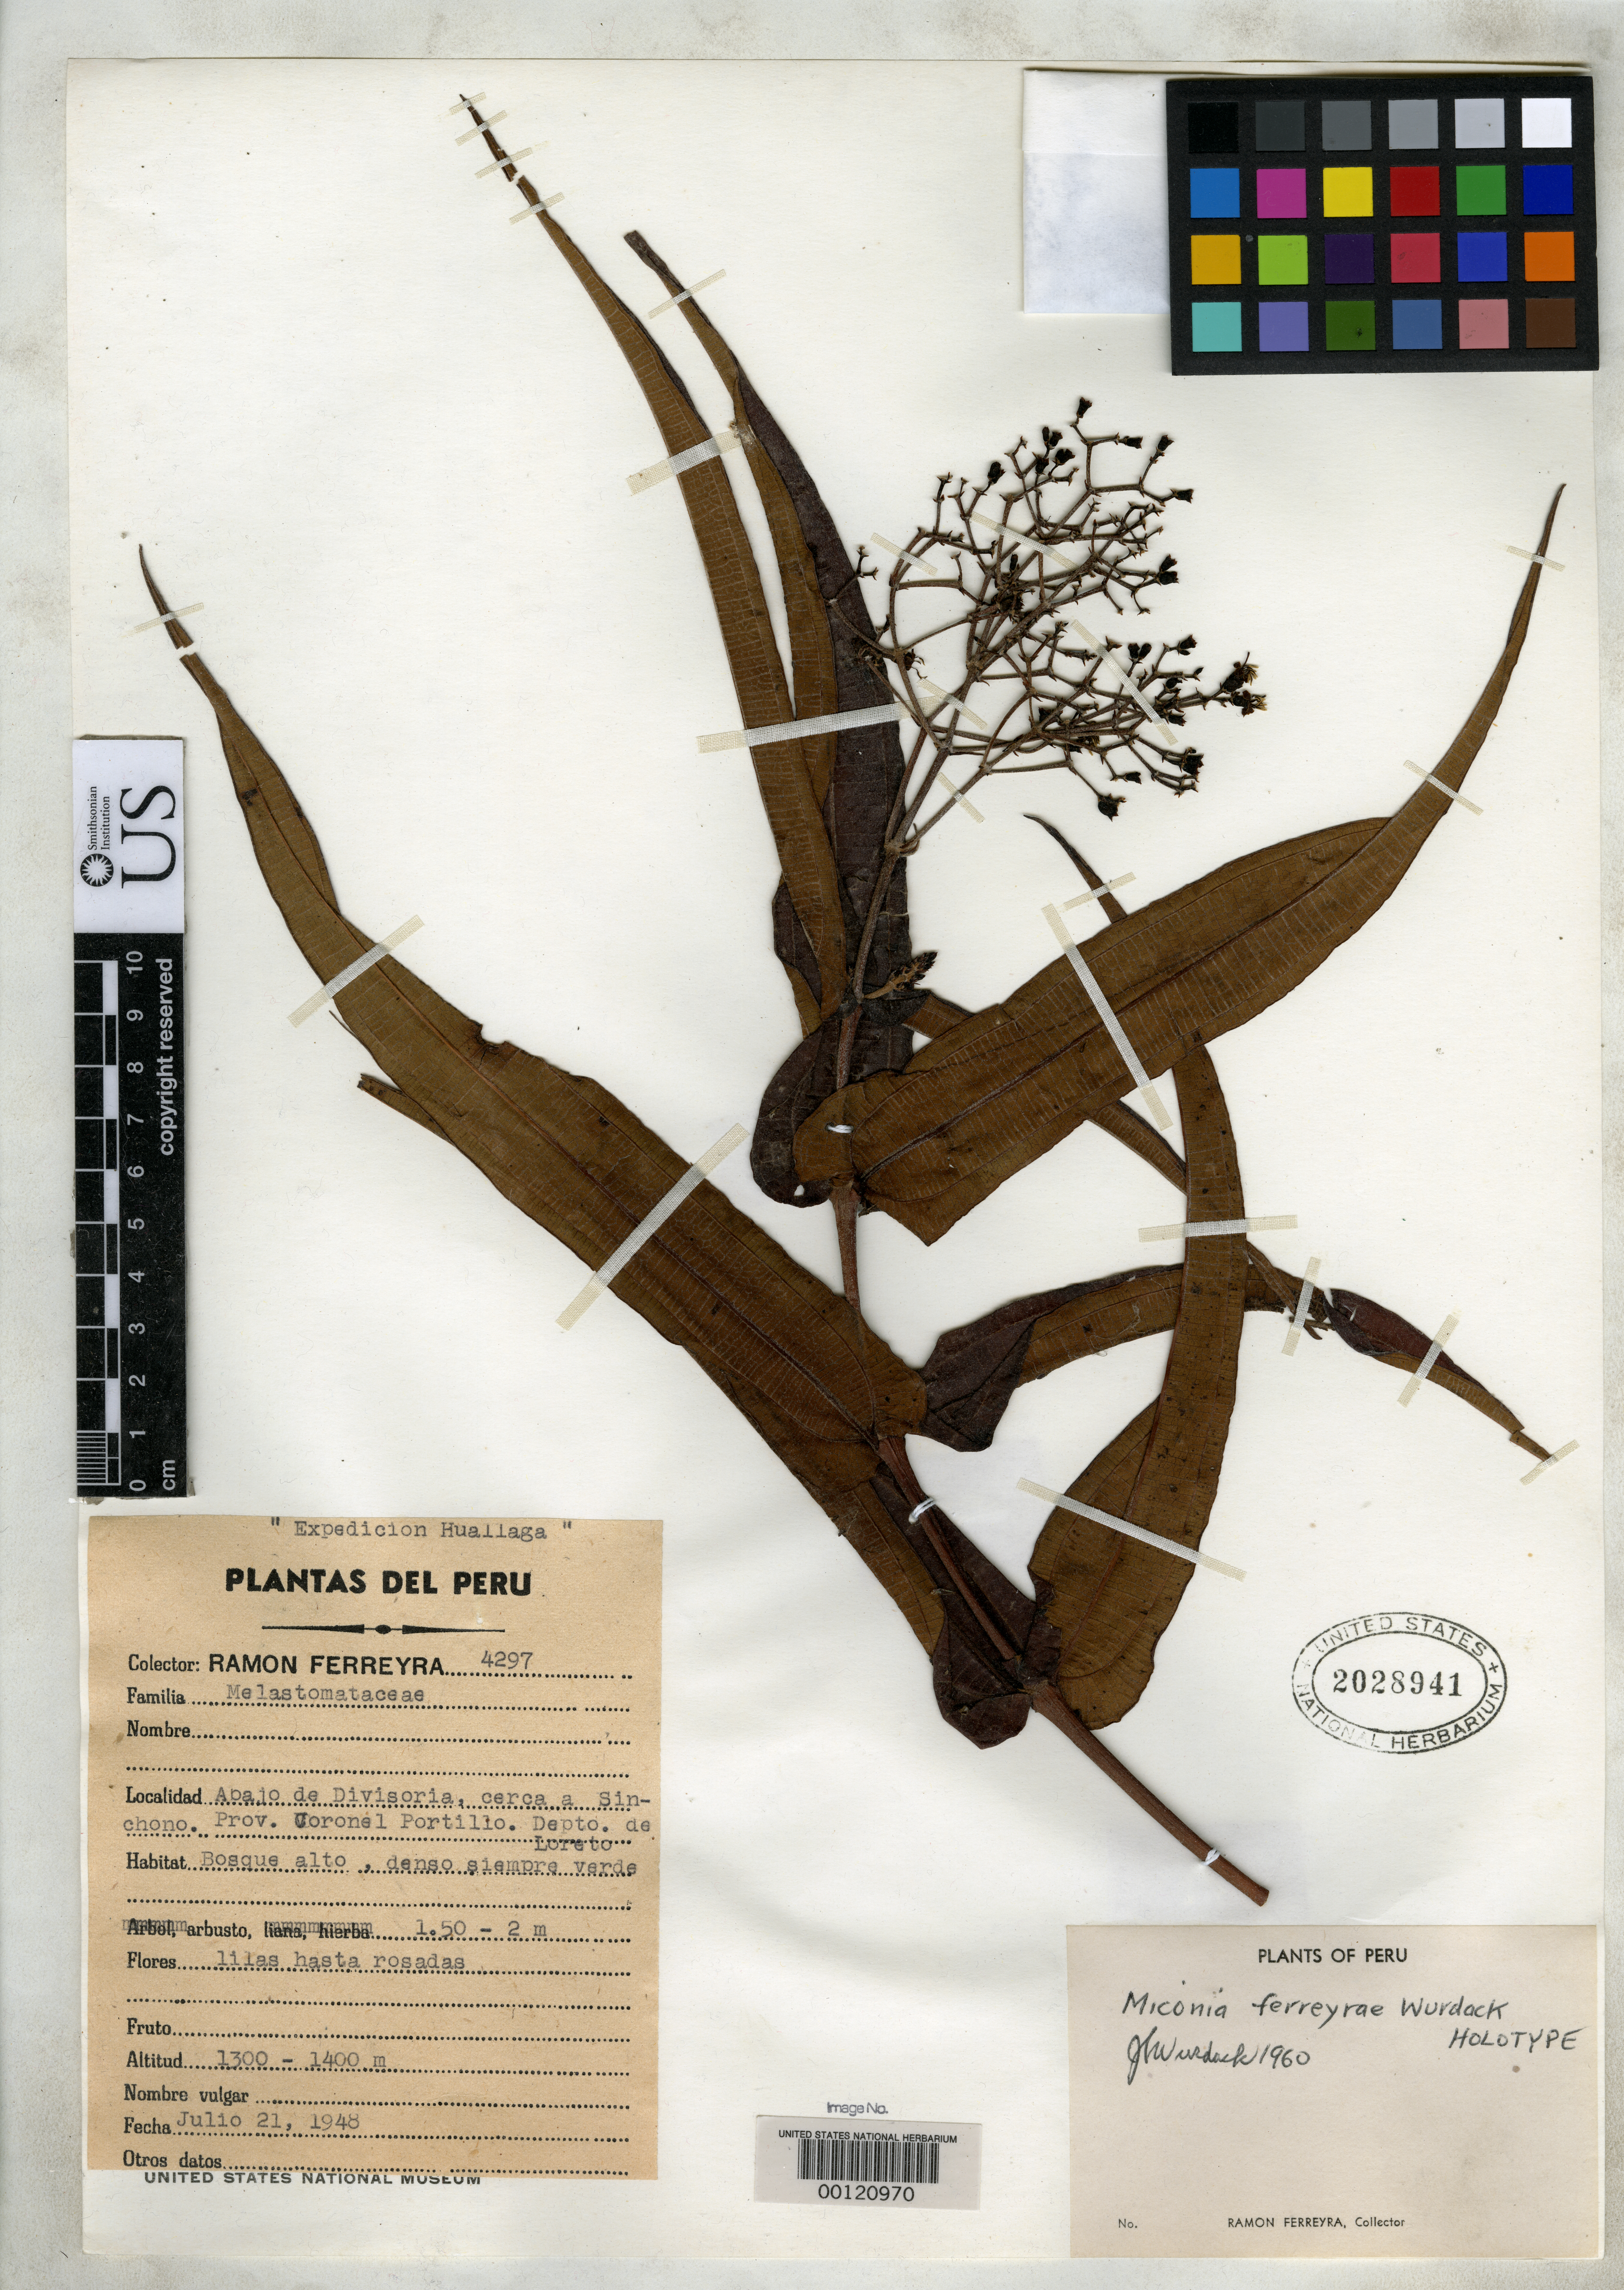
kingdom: Plantae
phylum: Tracheophyta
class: Magnoliopsida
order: Myrtales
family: Melastomataceae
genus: Miconia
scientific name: Miconia ferreyrae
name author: Wurdack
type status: Holotype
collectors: R. A. Ferreyra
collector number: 4297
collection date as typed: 21 Jul 1948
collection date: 1948-07-21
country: Peru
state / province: Loreto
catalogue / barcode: US 2028941